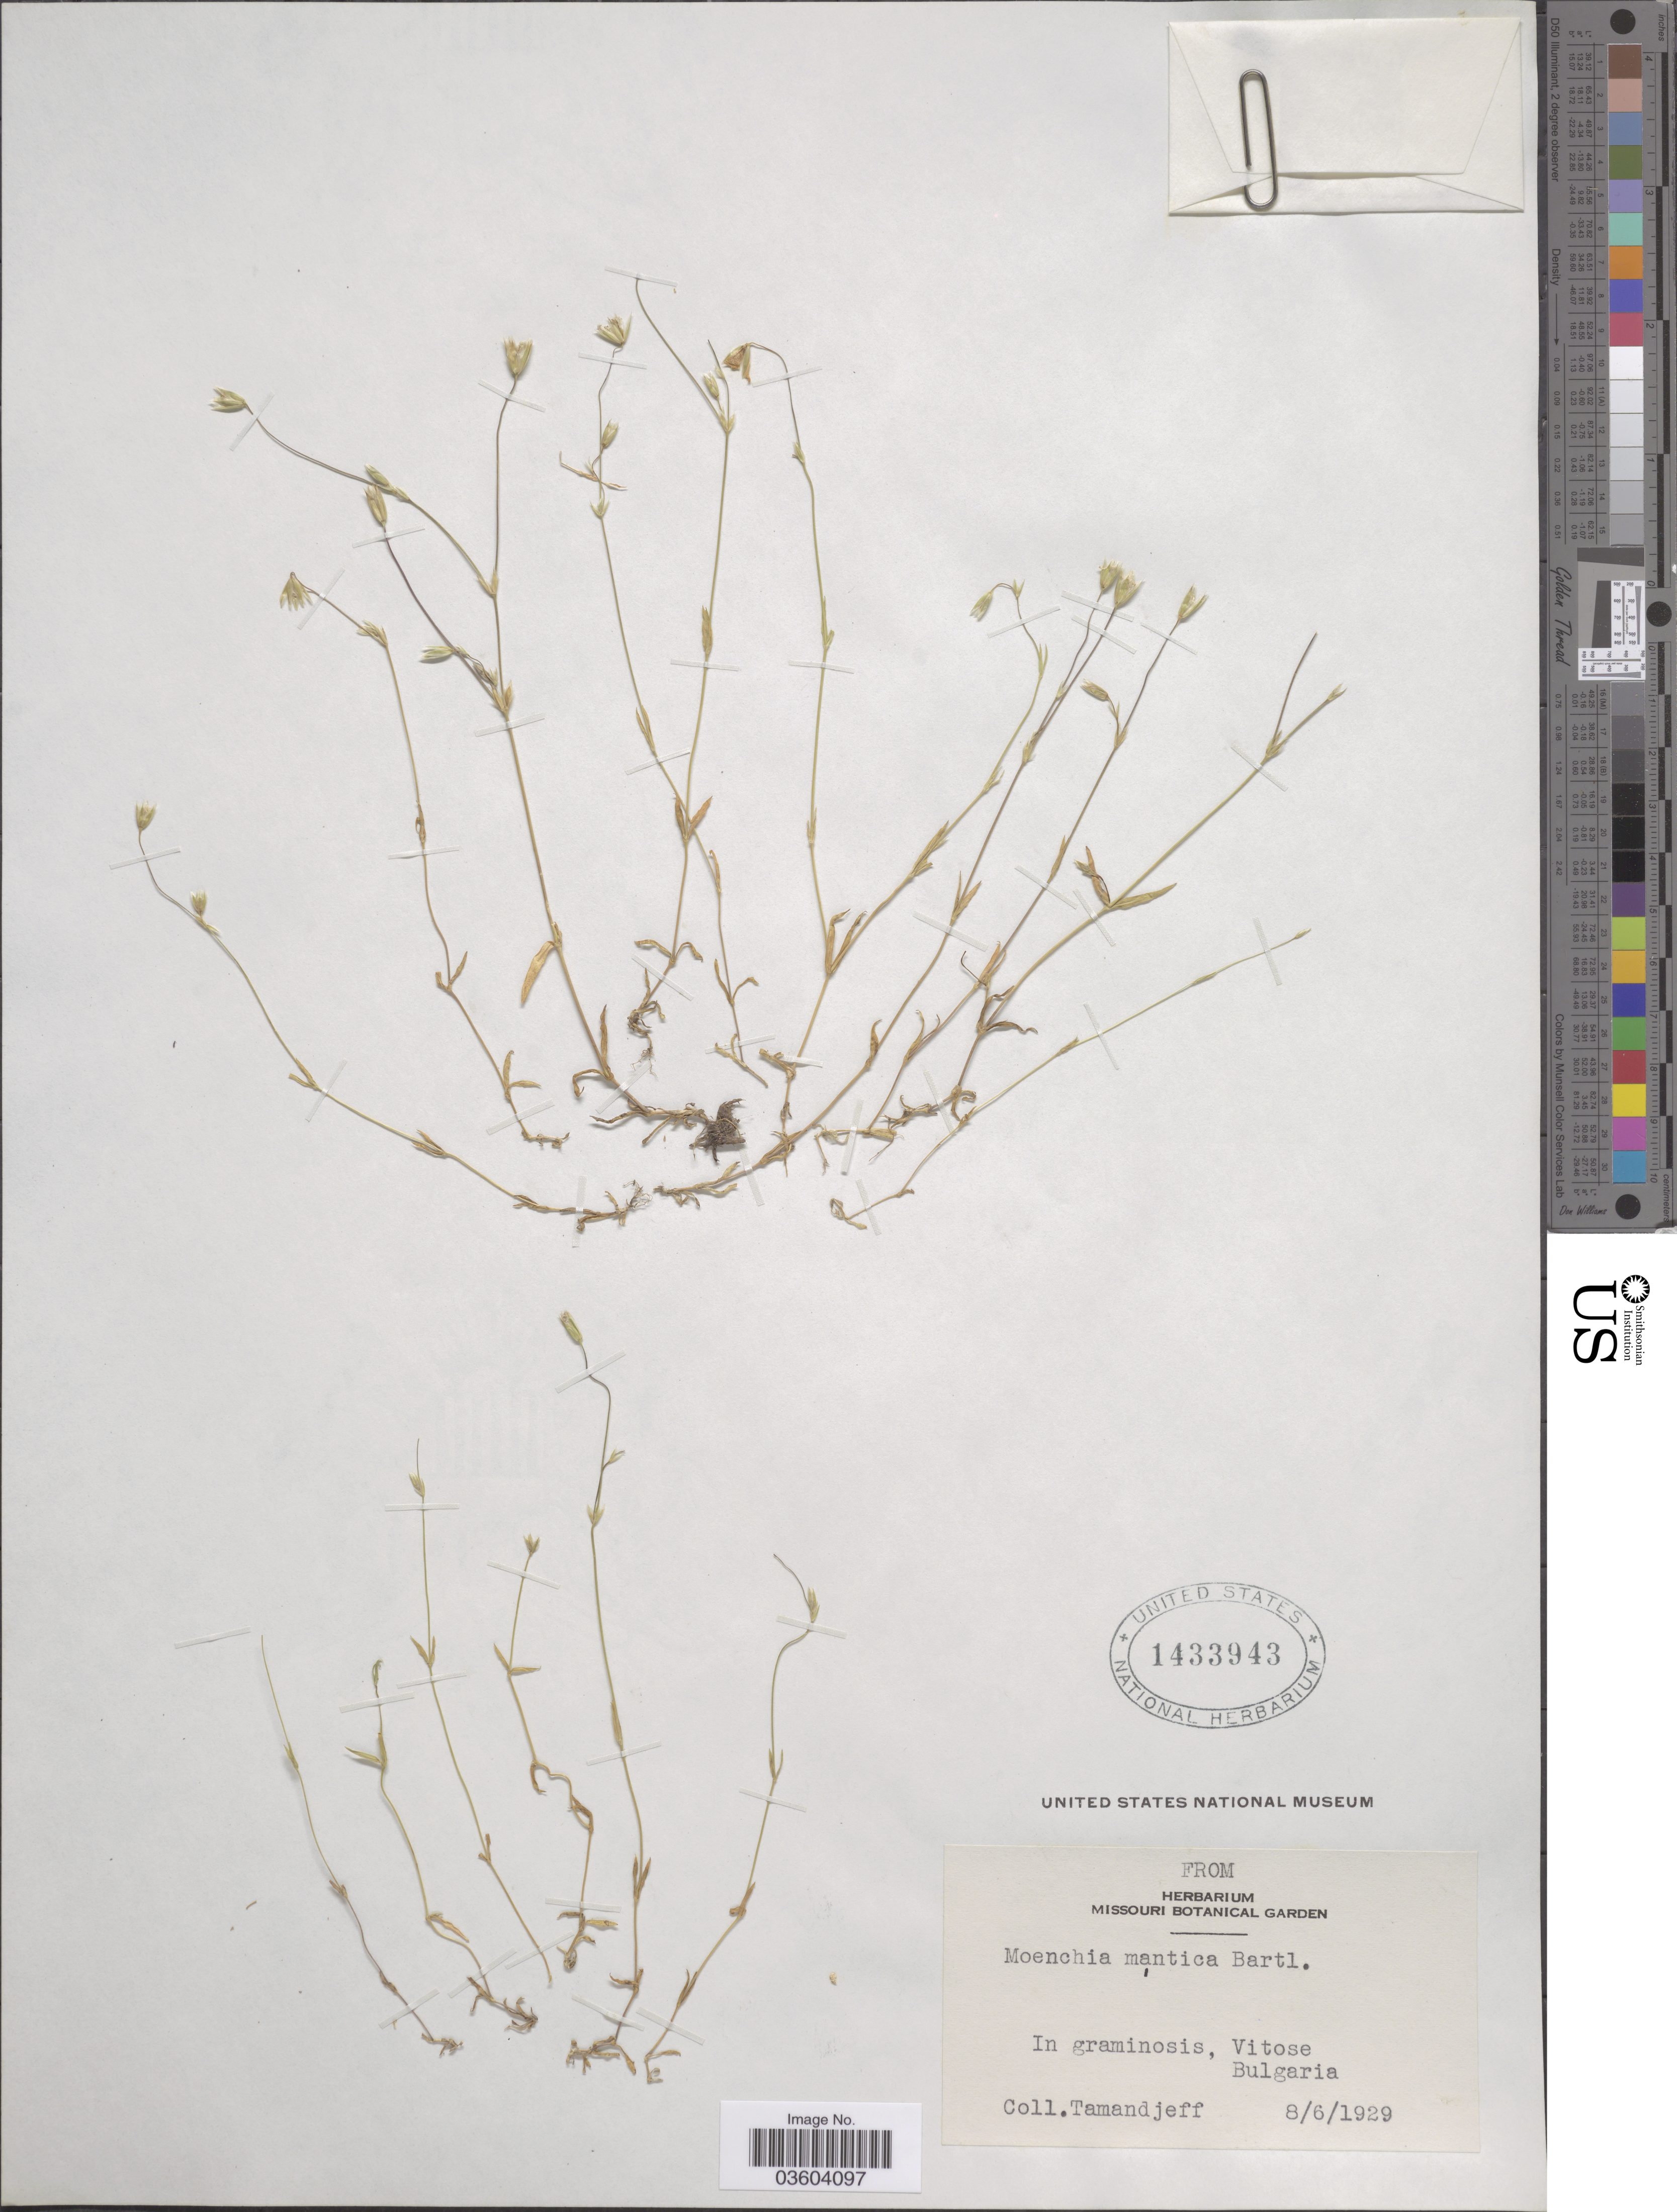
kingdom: Plantae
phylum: Tracheophyta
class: Magnoliopsida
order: Caryophyllales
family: Caryophyllaceae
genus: Moenchia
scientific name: Moenchia mantica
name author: Bartl.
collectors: -. Tamandjeff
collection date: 1929-06-08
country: Bulgaria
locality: In graminosis, Vitose.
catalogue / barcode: US 1433943